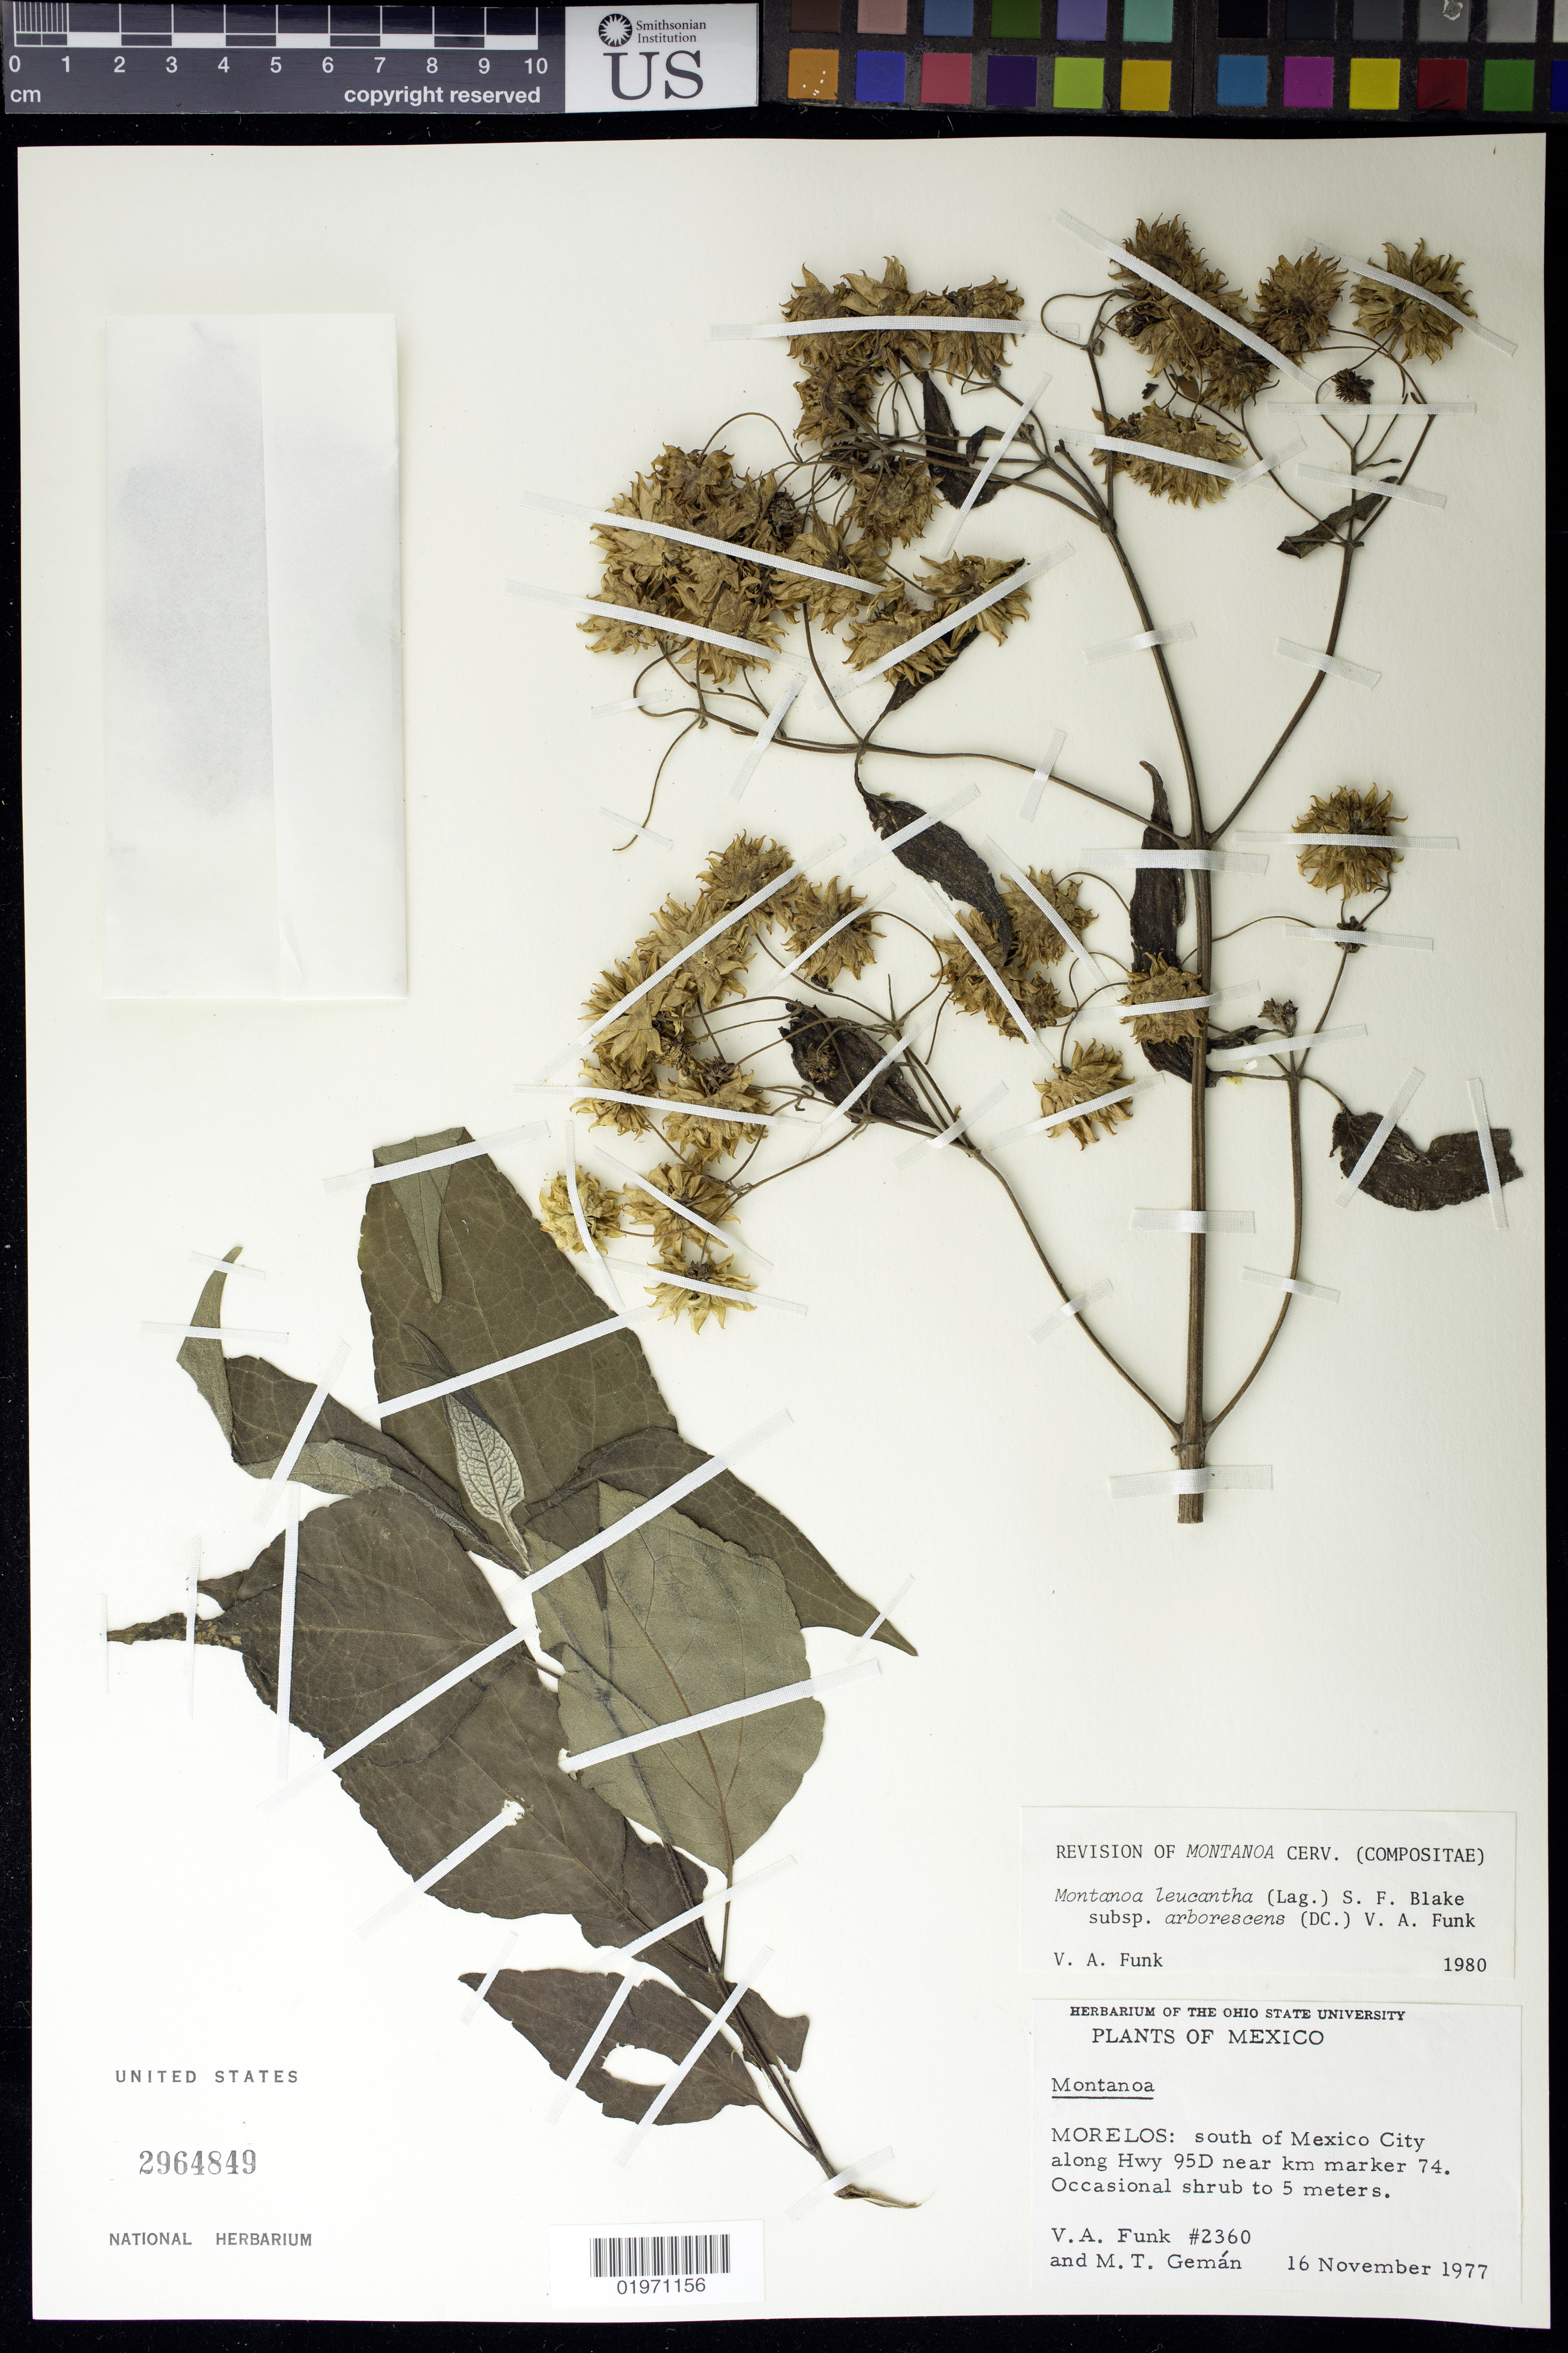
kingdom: Plantae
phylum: Tracheophyta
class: Magnoliopsida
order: Asterales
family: Asteraceae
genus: Montanoa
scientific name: Montanoa leucantha subsp. arborescens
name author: (DC.) V.A. Funk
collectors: V. Funk & M. T. Germán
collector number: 2360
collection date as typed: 16 Nov 1977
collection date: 1977-11-16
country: Mexico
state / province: Morelos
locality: South of Mexico City along Hwy 95D near km marker 74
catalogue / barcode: US 2964849